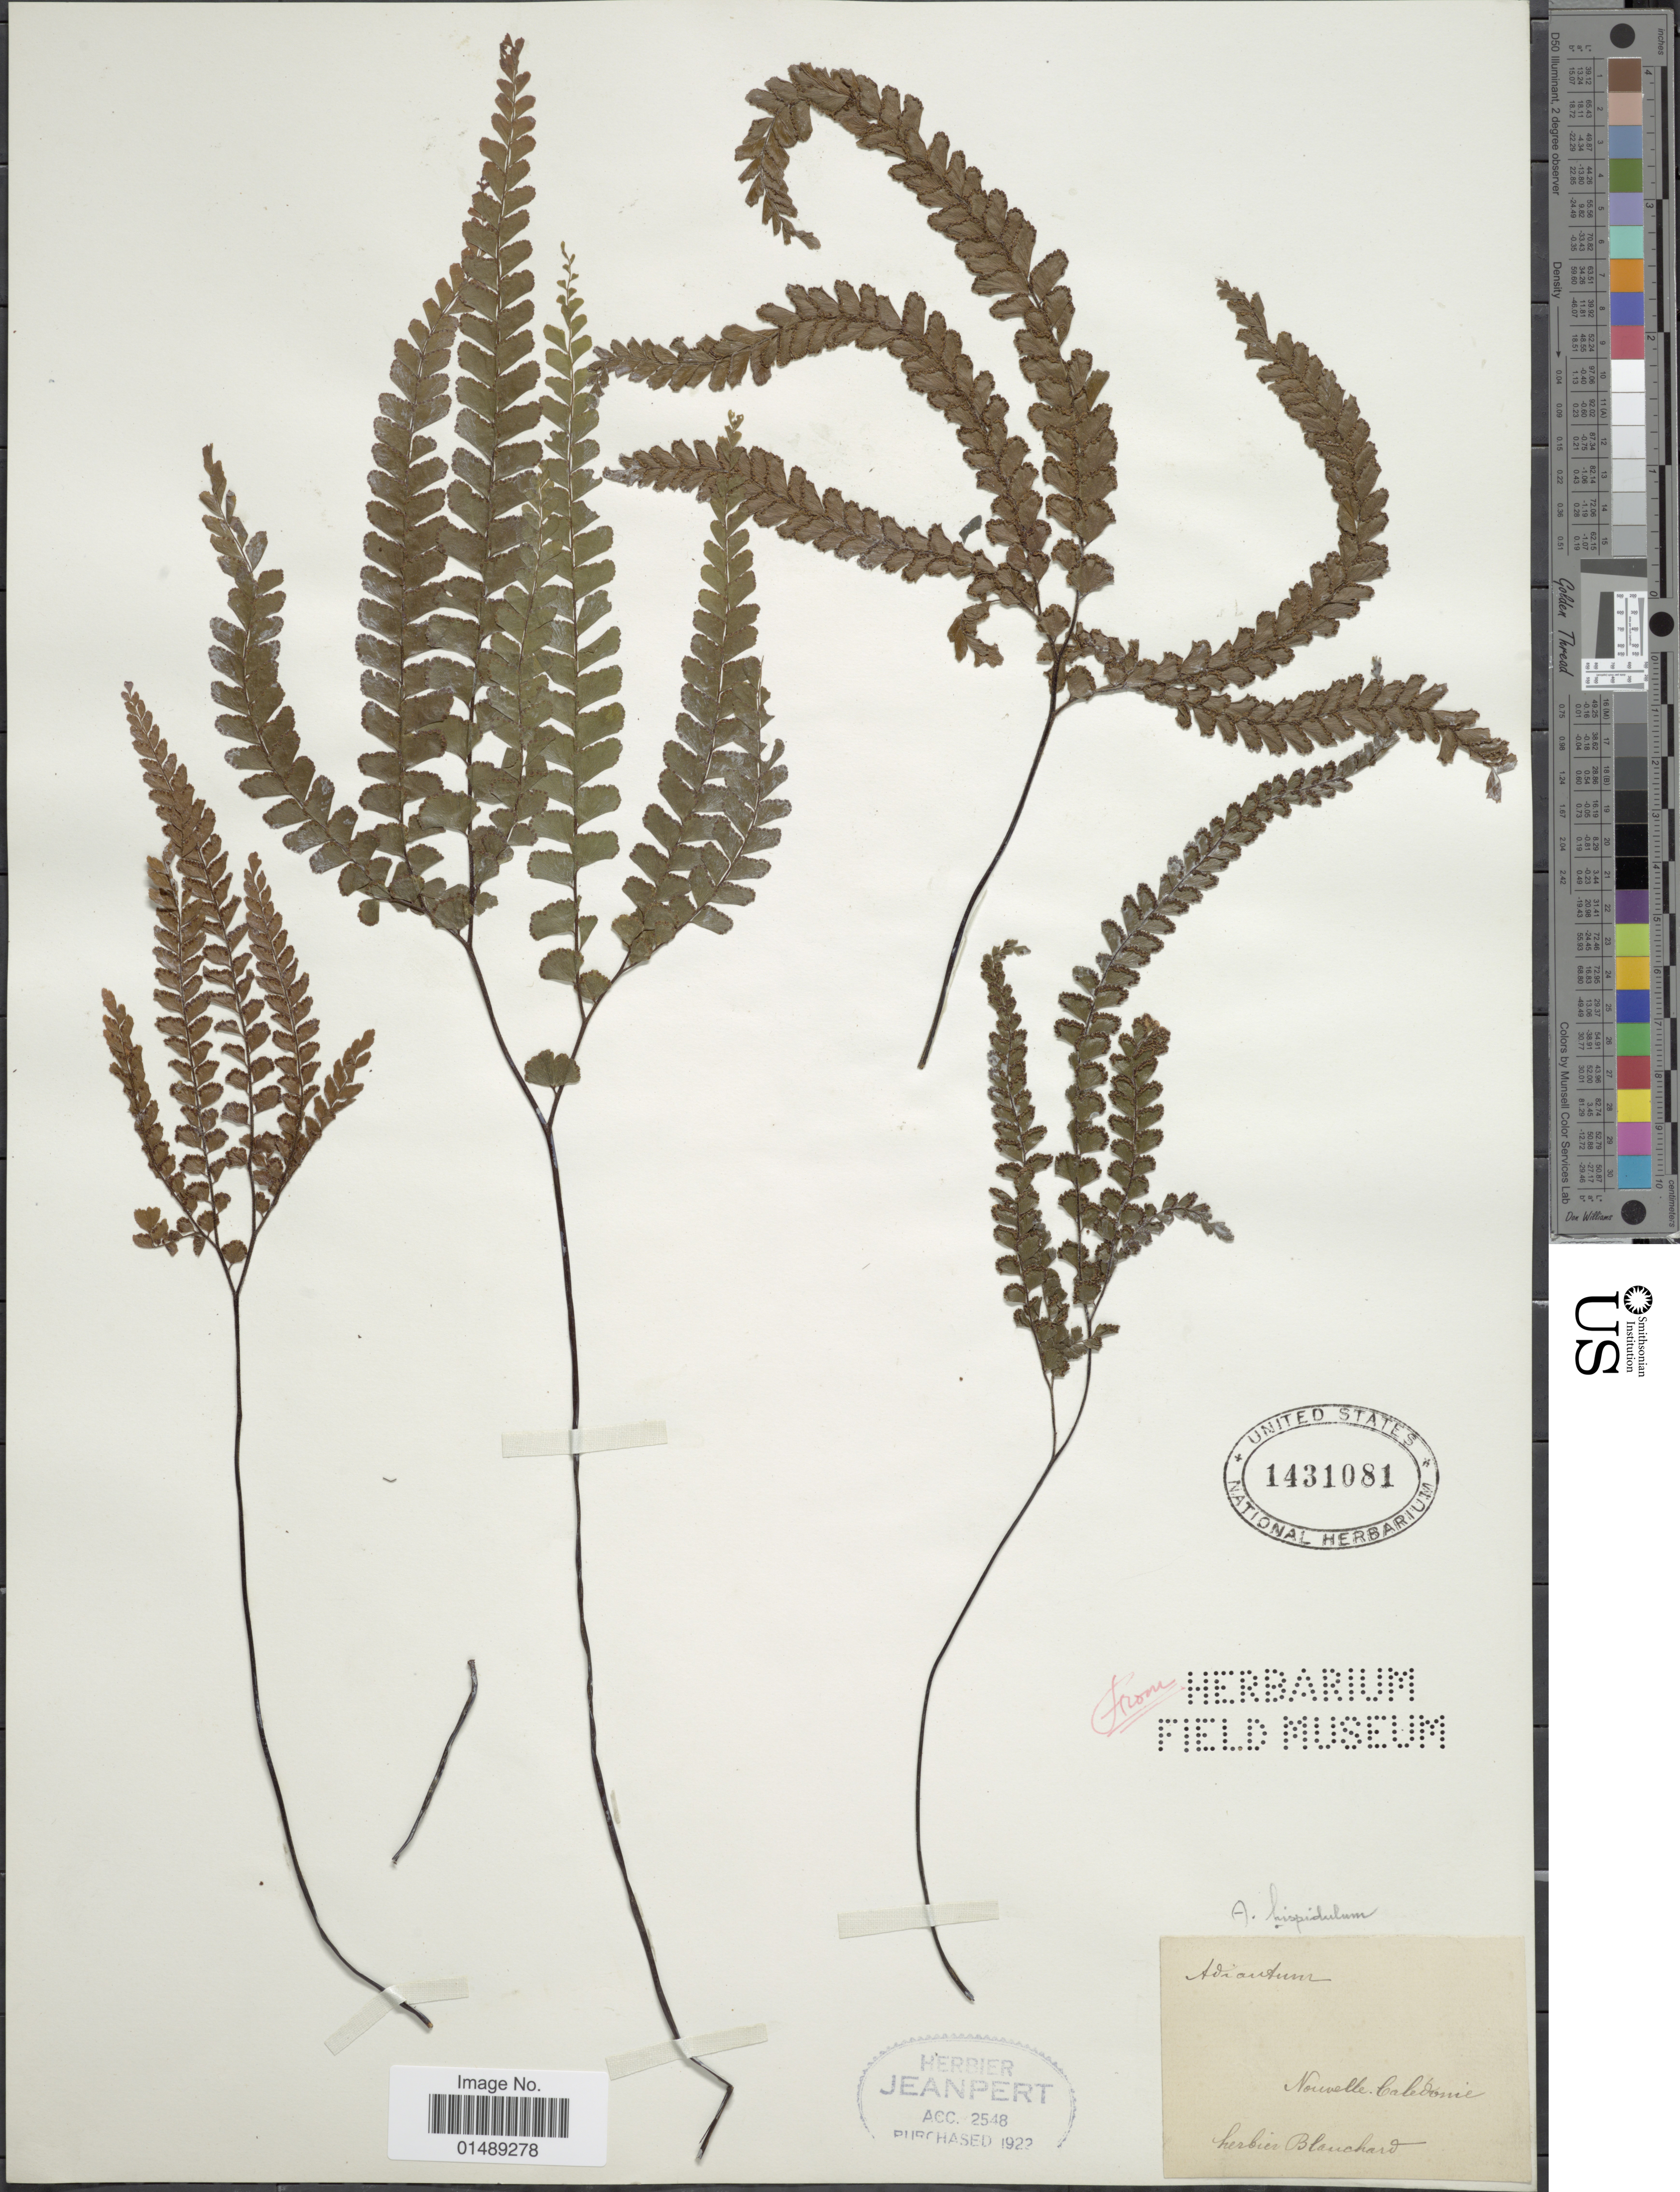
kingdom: Plantae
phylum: Tracheophyta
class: Polypodiopsida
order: Polypodiales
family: Pteridaceae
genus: Adiantum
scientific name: Adiantum hispidulum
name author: Sw.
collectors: ex herb. F. Blanchard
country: New Caledonia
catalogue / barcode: US 1431081